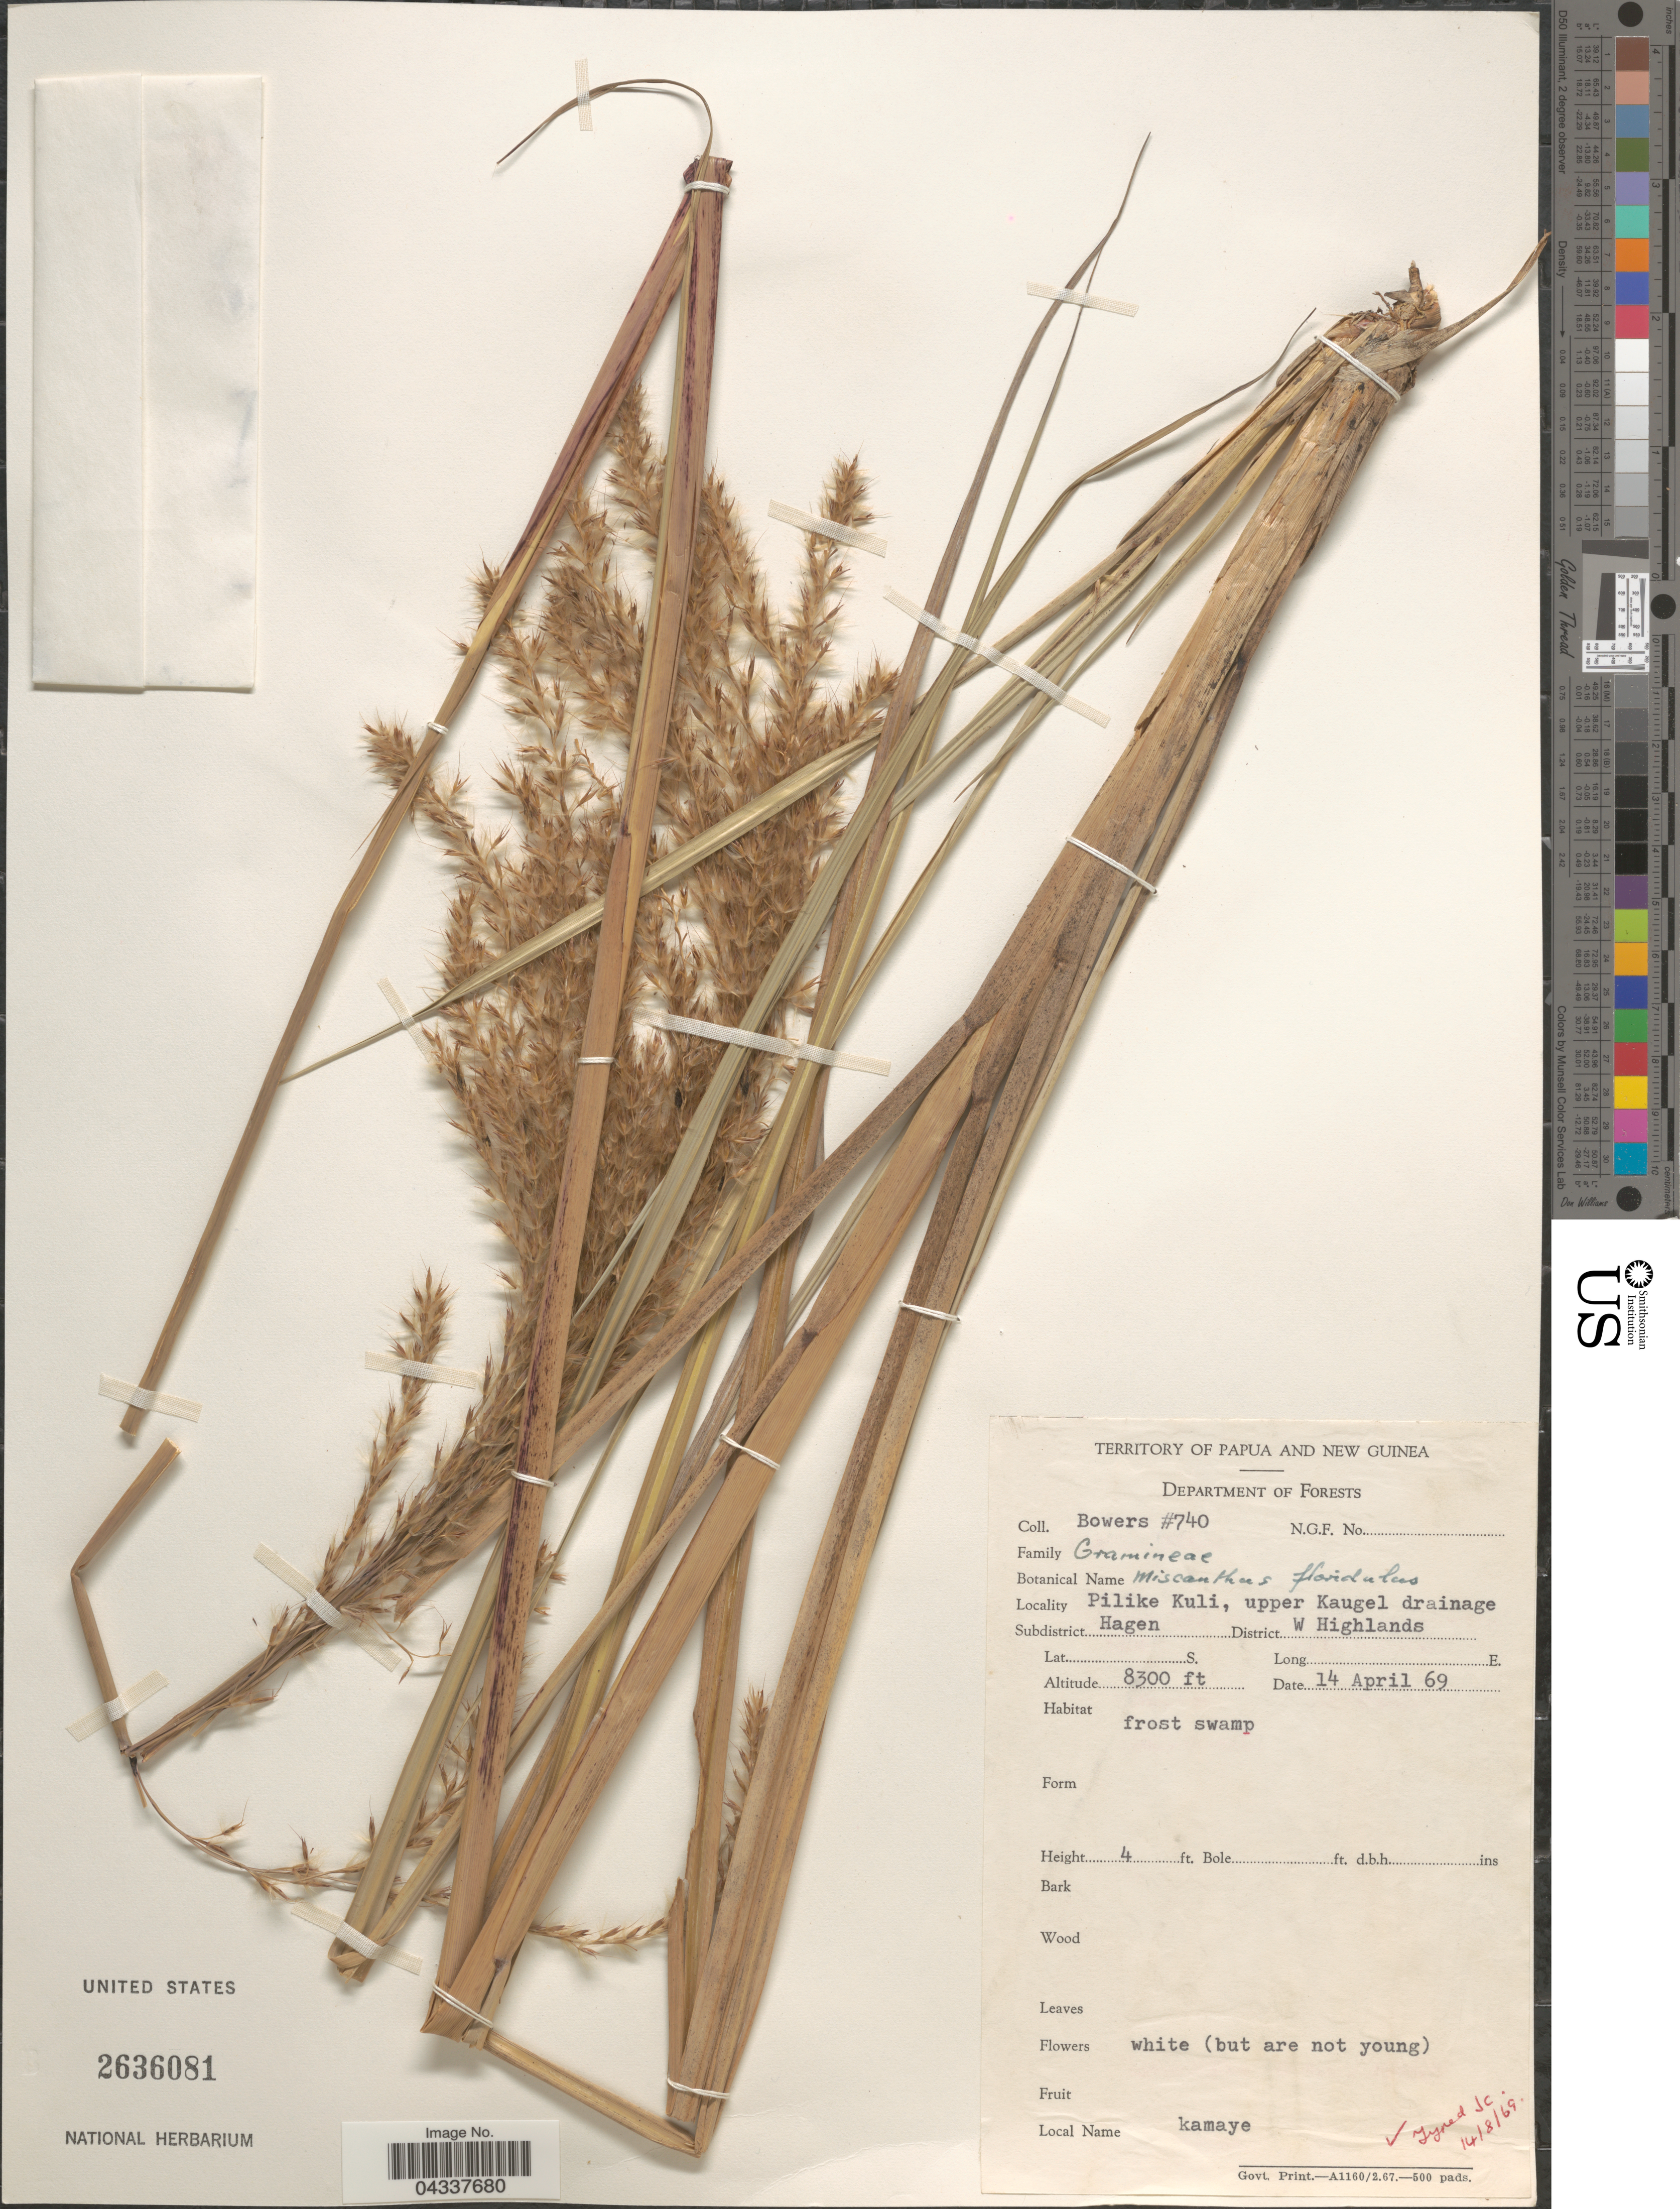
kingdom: Plantae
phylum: Tracheophyta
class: Liliopsida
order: Poales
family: Poaceae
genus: Miscanthus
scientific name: Miscanthus floridulus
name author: (Labill.) Warb.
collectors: -. Bowers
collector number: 740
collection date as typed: Transcribed d/m/y: 14/4/69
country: Papua New Guinea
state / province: Western Highlands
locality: Territory of Papua and New Guinea. Department of Forests. Pilike Kuli, upper Kaugel drainage. Subdistrict Hagen. District W Highlands.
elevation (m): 2530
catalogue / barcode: US 2636081